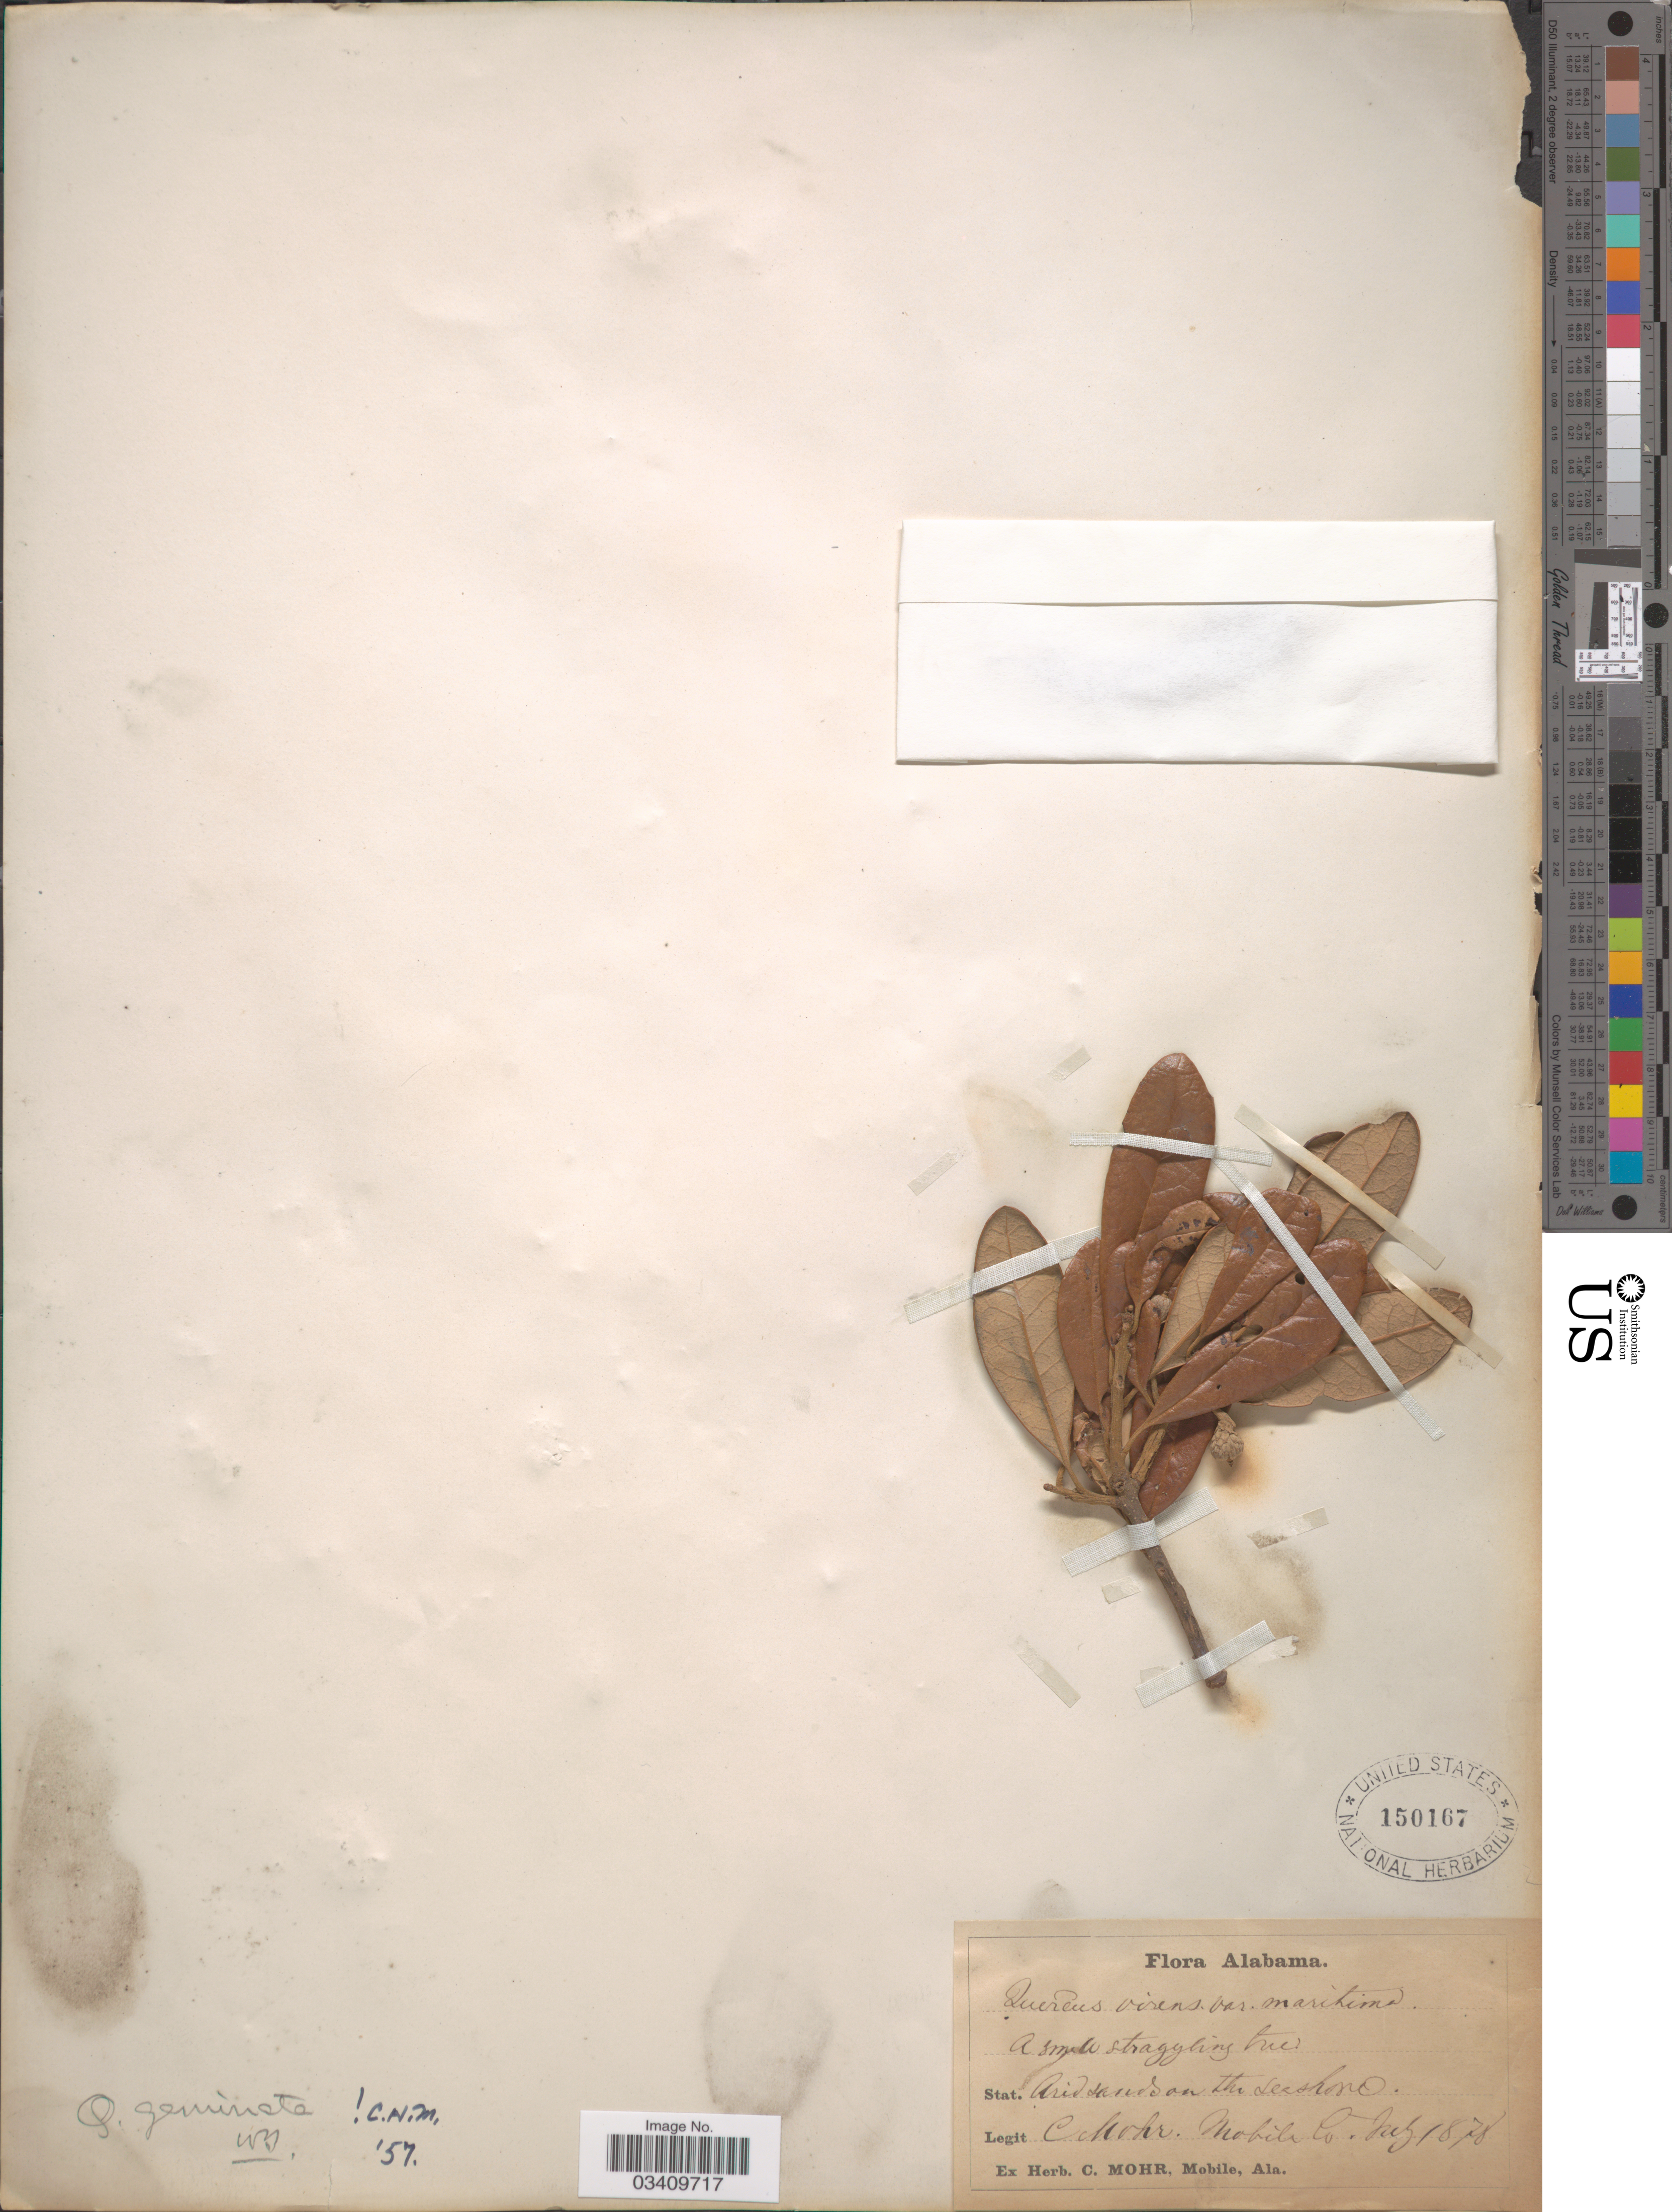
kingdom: Plantae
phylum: Tracheophyta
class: Magnoliopsida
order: Fagales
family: Fagaceae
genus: Quercus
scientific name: Quercus virginiana var. maritima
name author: (Michx.) Sarg.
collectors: C. T. Mohr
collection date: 1878-07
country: United States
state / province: Alabama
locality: Arid sands on the seashore. Mobile Co.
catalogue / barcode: US 150167